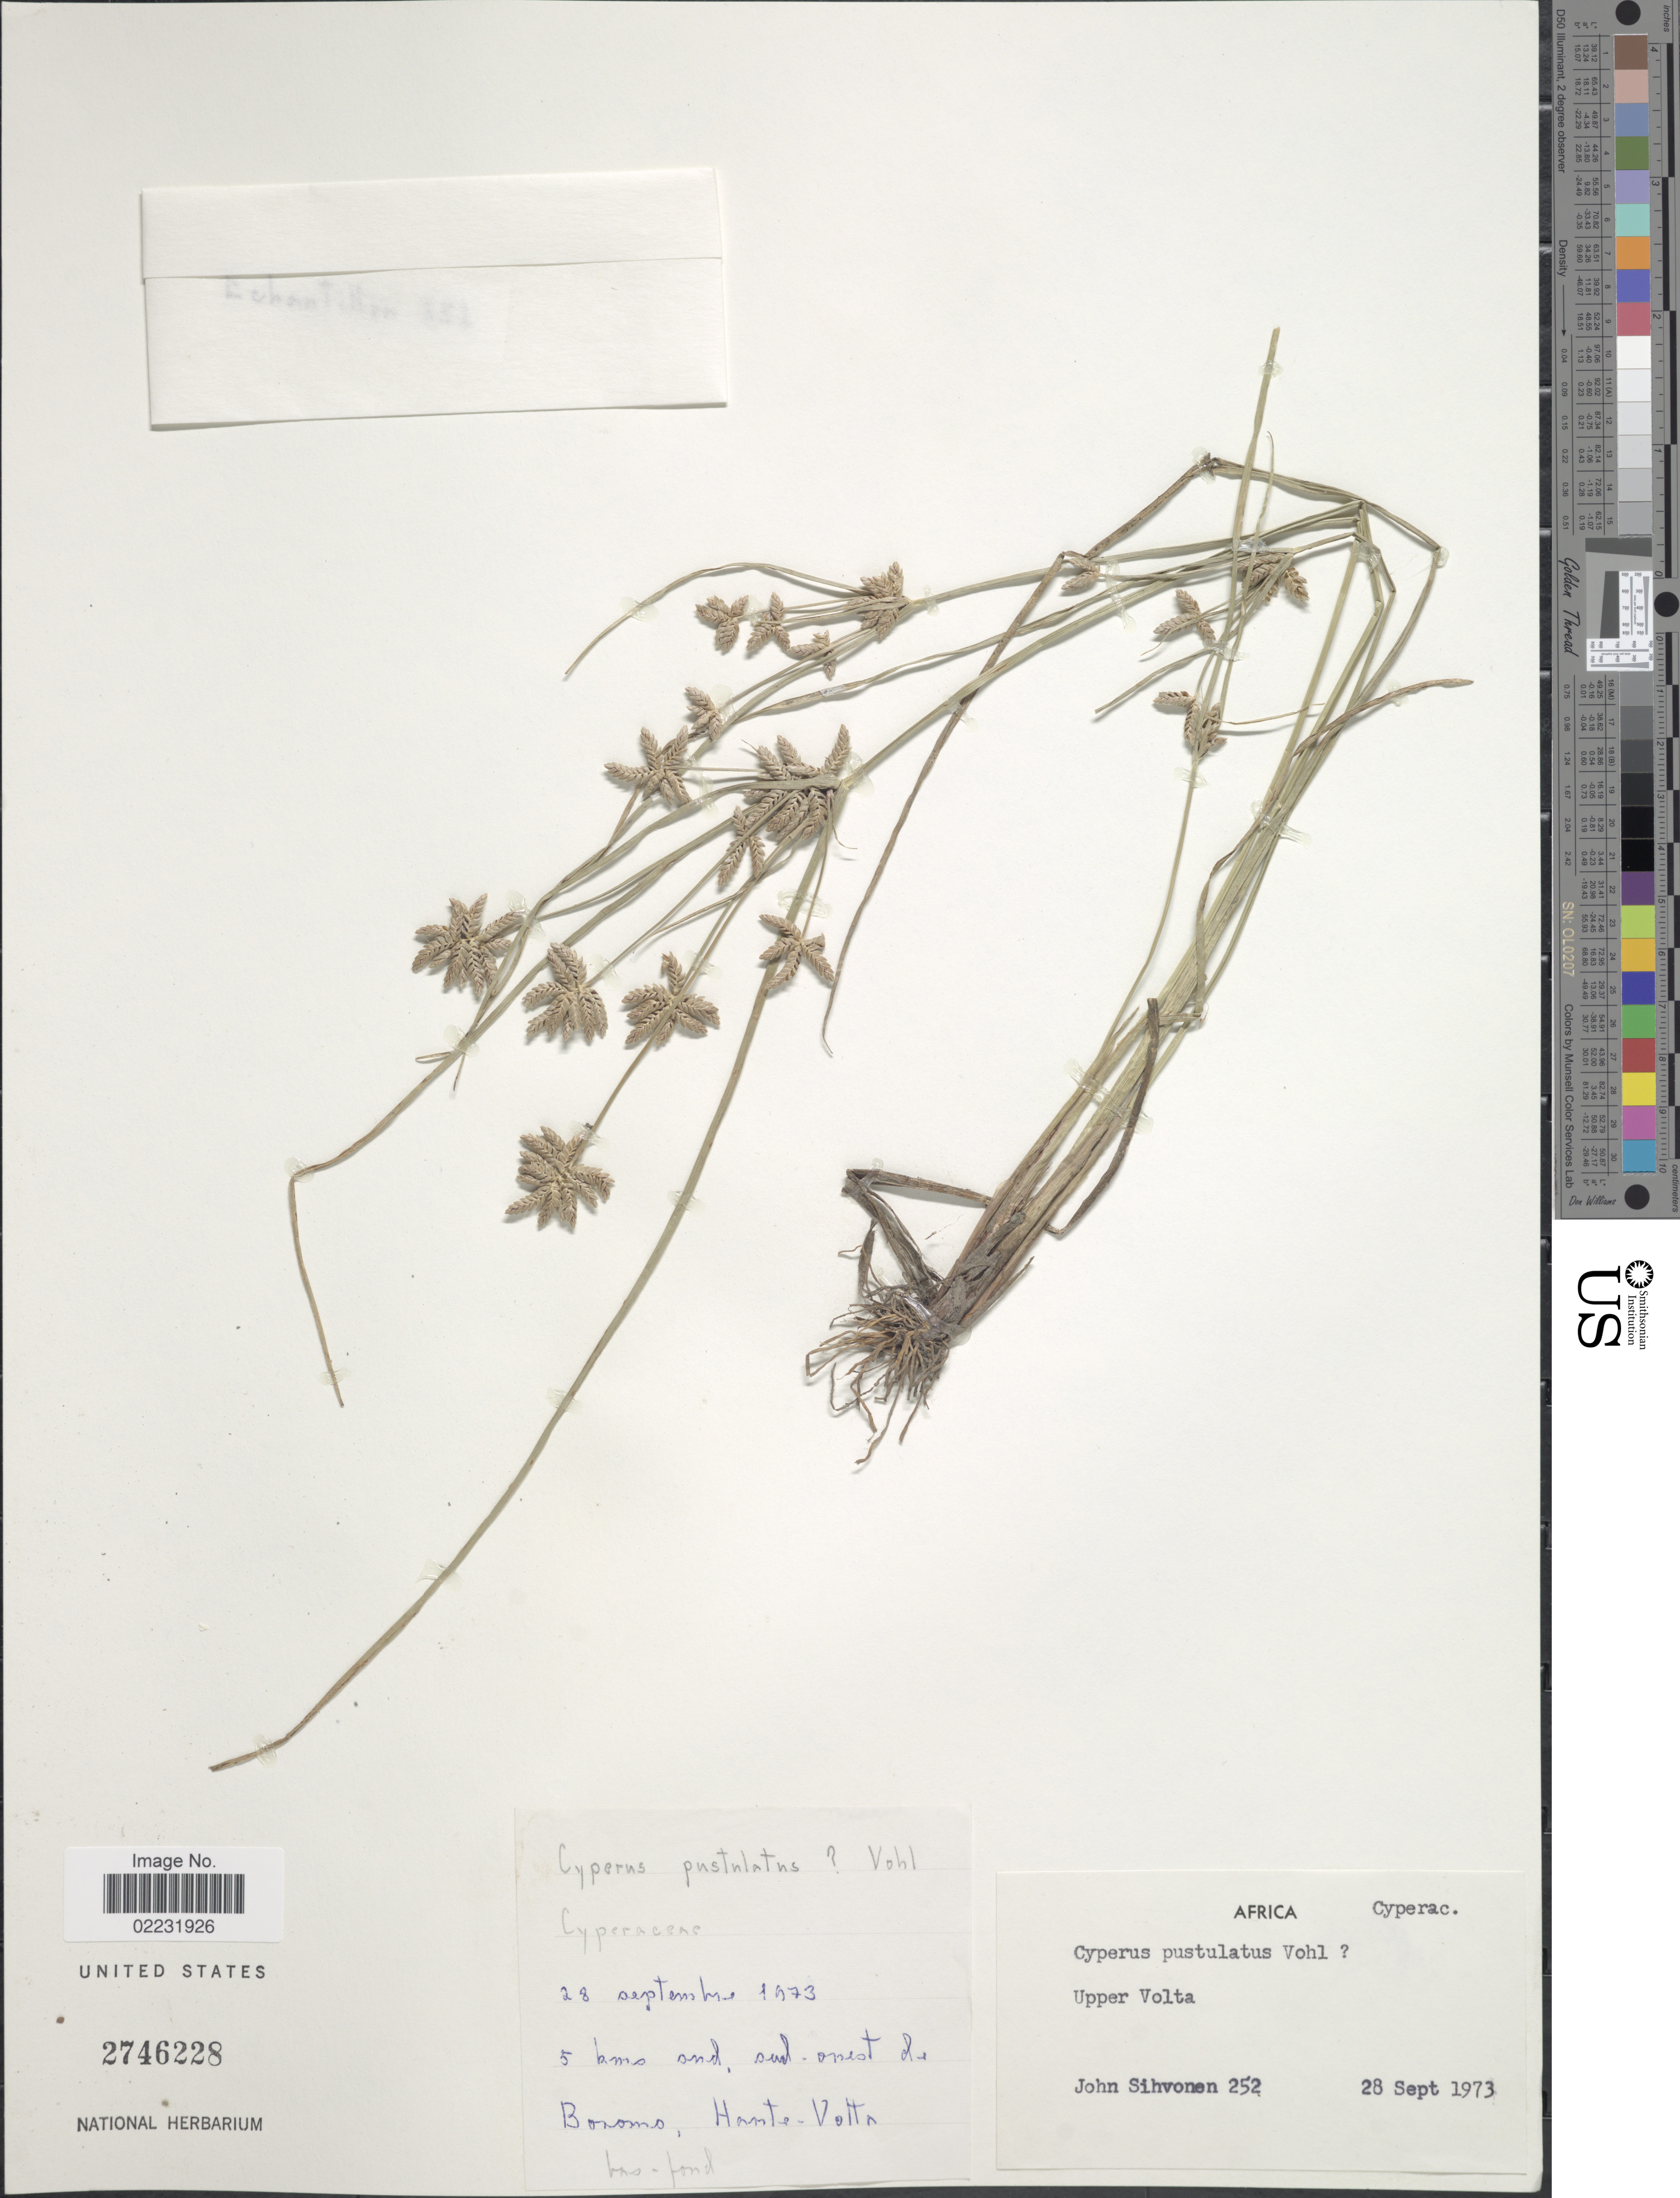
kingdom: Plantae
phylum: Tracheophyta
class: Liliopsida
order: Poales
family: Cyperaceae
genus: Cyperus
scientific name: Cyperus pustulatus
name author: Vahl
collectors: J. Sihvonen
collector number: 252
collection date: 1973-09-28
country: Burkina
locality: Africa, Upper Volta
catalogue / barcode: US 2746228